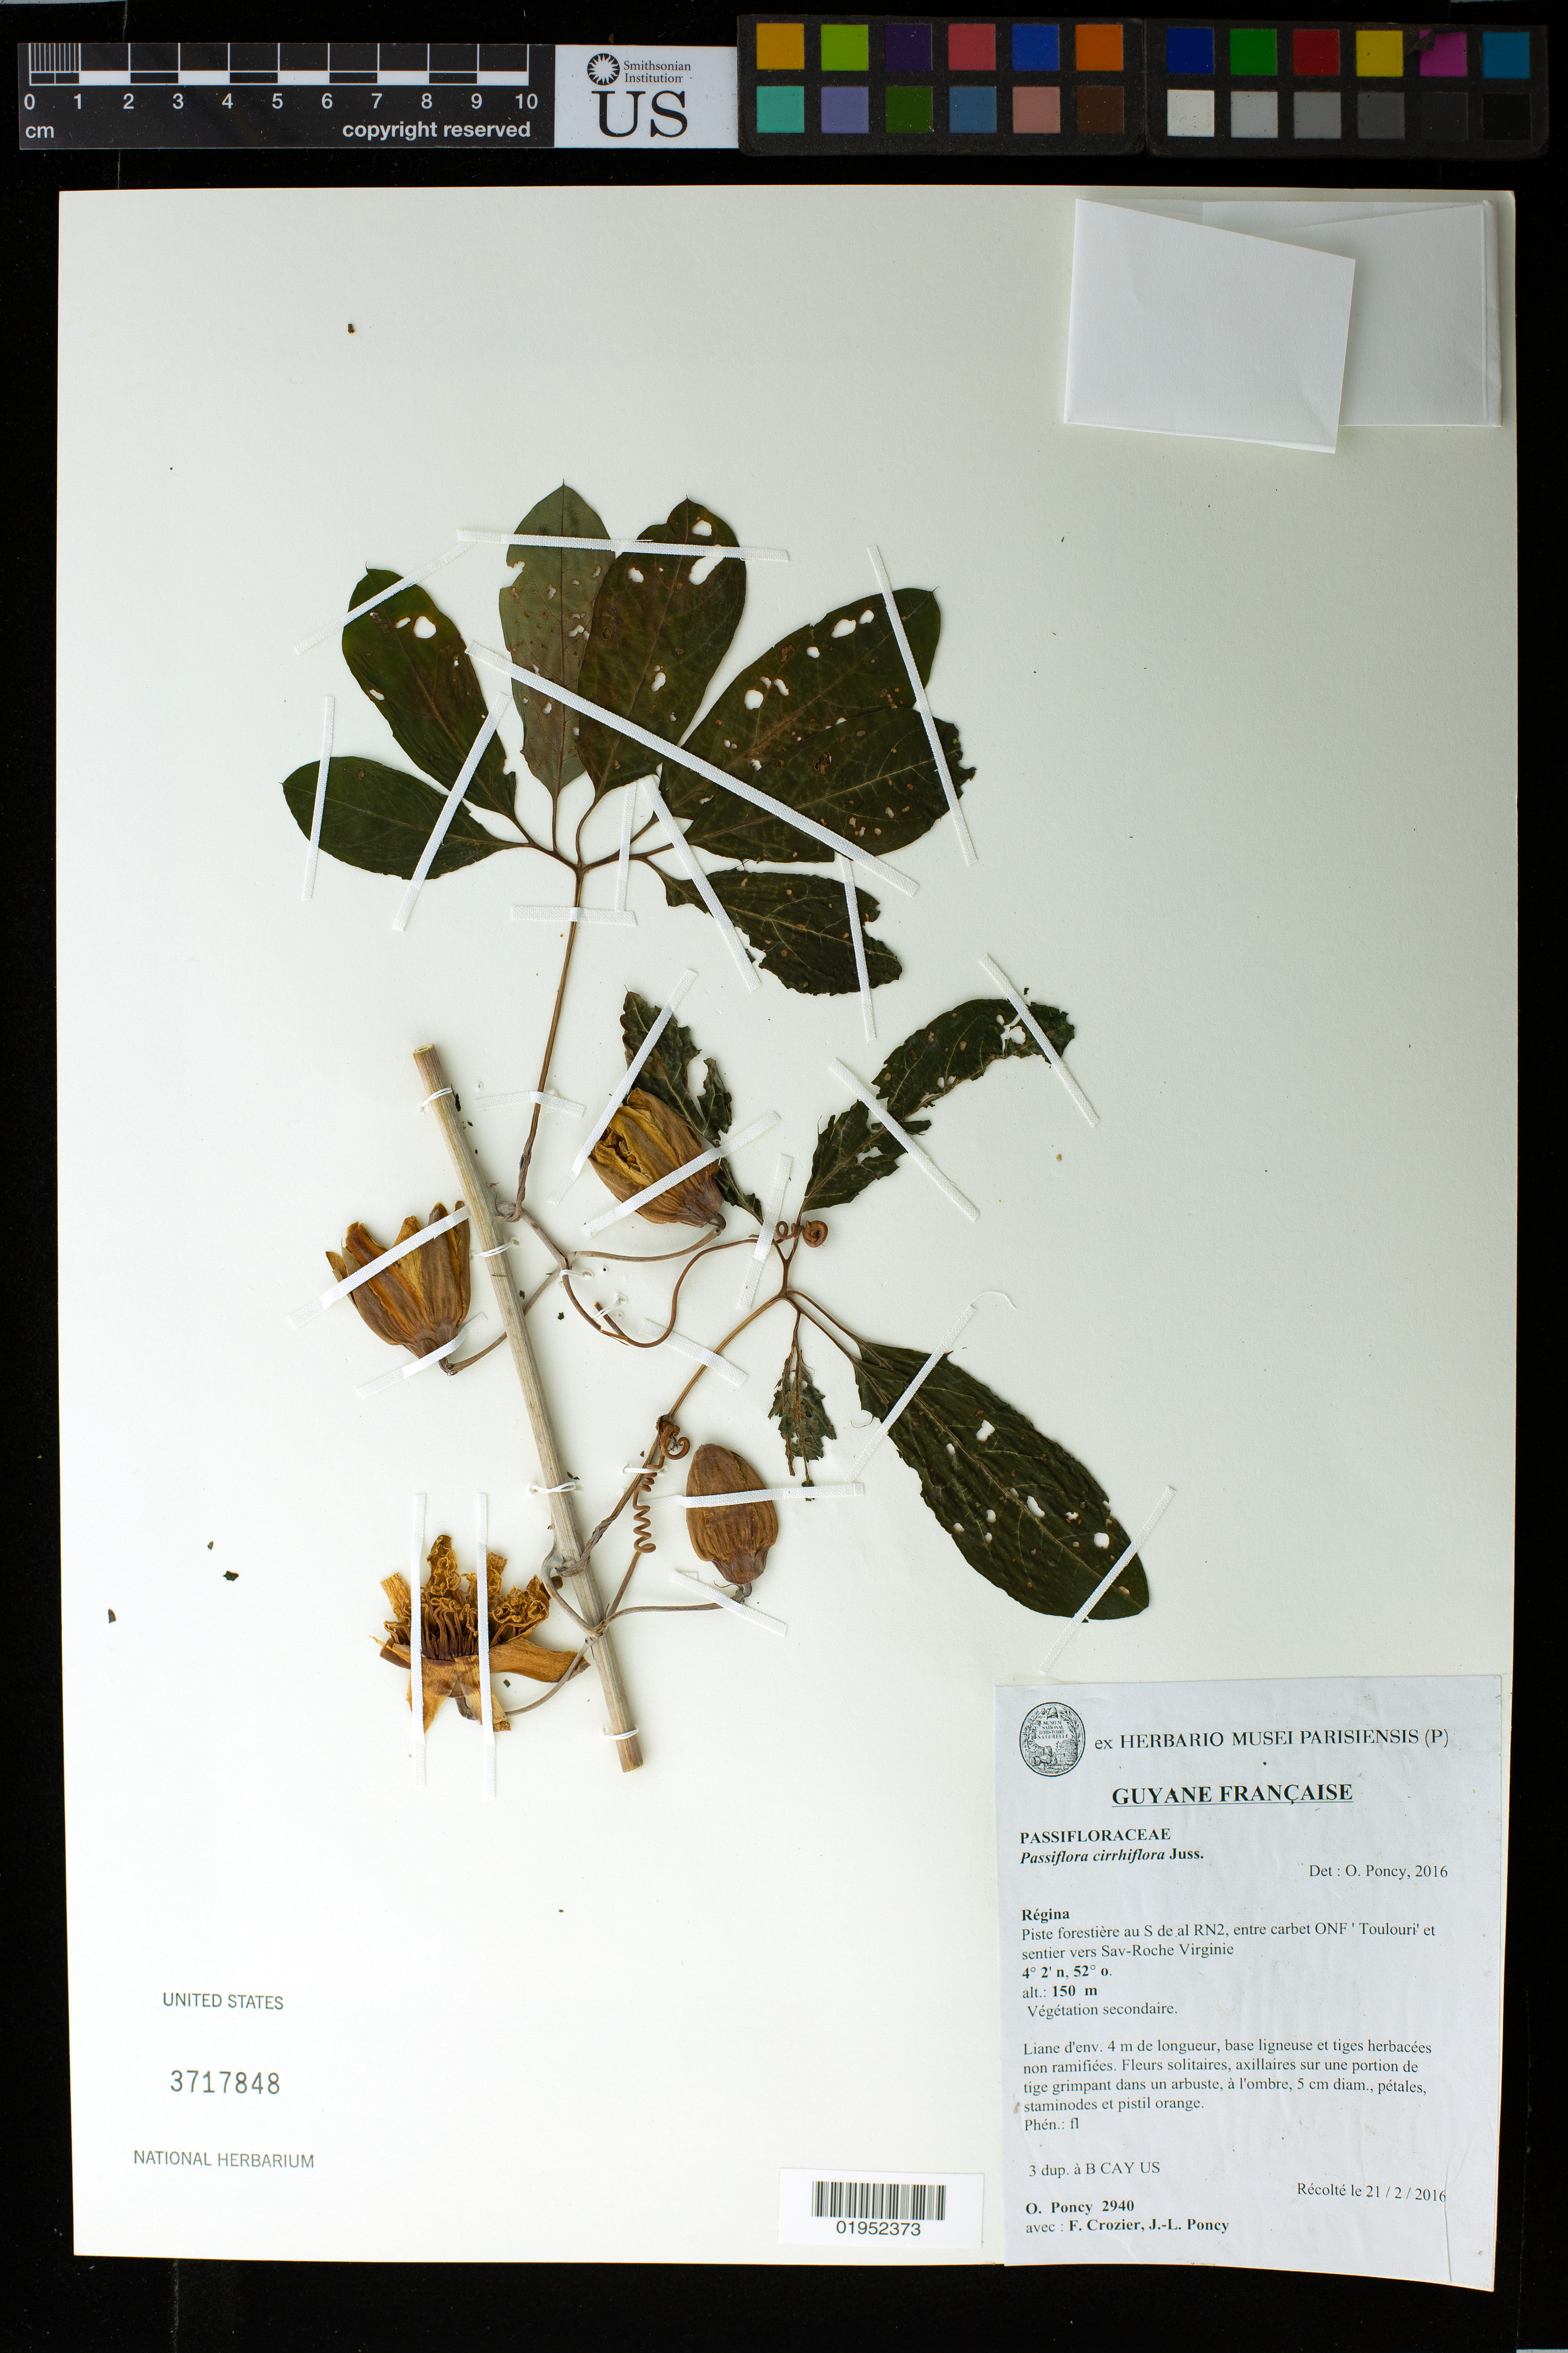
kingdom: Plantae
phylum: Tracheophyta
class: Magnoliopsida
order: Malpighiales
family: Passifloraceae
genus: Passiflora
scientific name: Passiflora cirrhiflora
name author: A. Juss.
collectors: O. Poncy, F. Crozier & J. Poncy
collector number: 2940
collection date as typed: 21 Feb 2016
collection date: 2016-02-21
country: French Guiana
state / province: Cayenne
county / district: Regina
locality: Piste forestiere au S de al RN2, entre carbet ONF "Toulouri" et sentier vers Sav-Roche Virginie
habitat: Vegetation secondaire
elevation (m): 150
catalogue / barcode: US 3717848